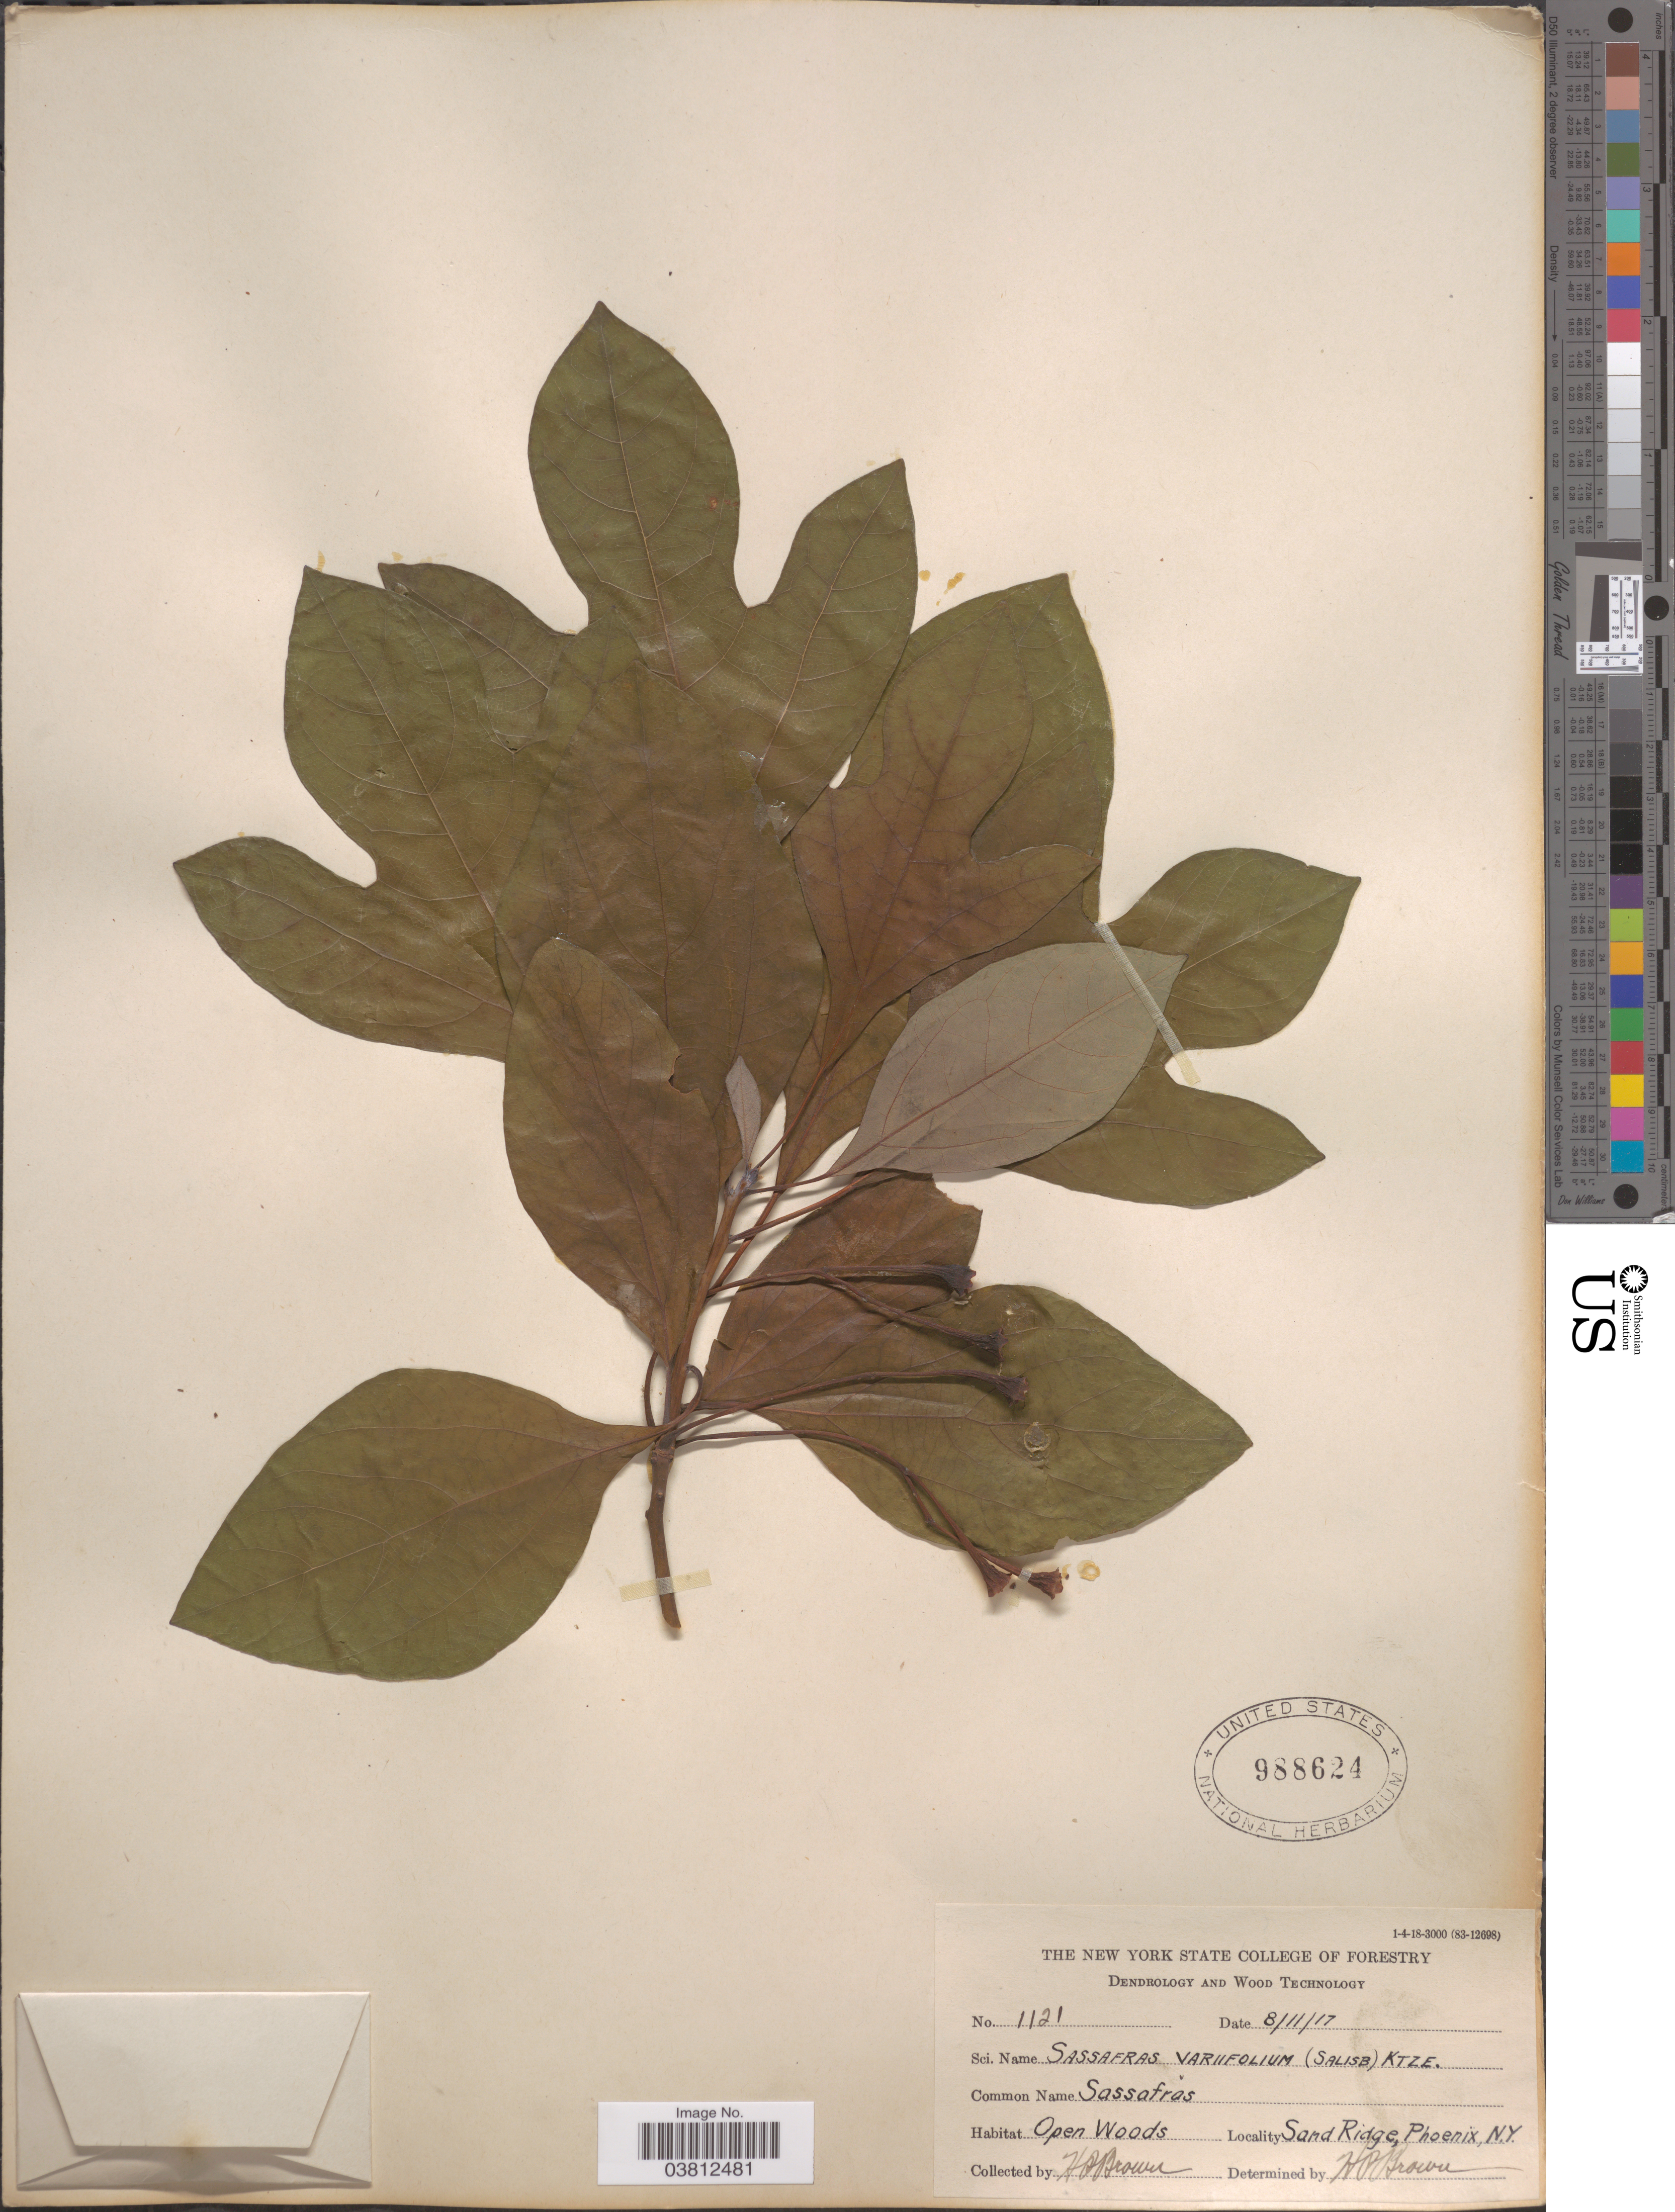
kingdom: Plantae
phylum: Tracheophyta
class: Magnoliopsida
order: Laurales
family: Lauraceae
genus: Sassafras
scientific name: Sassafras albidum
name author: (Nutt.) Nees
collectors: H. P. Brown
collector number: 1121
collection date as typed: Transcribed d/m/y: 11/8/17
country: United States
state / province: New York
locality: Sand Ridge, Phoenix.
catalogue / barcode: US 988624